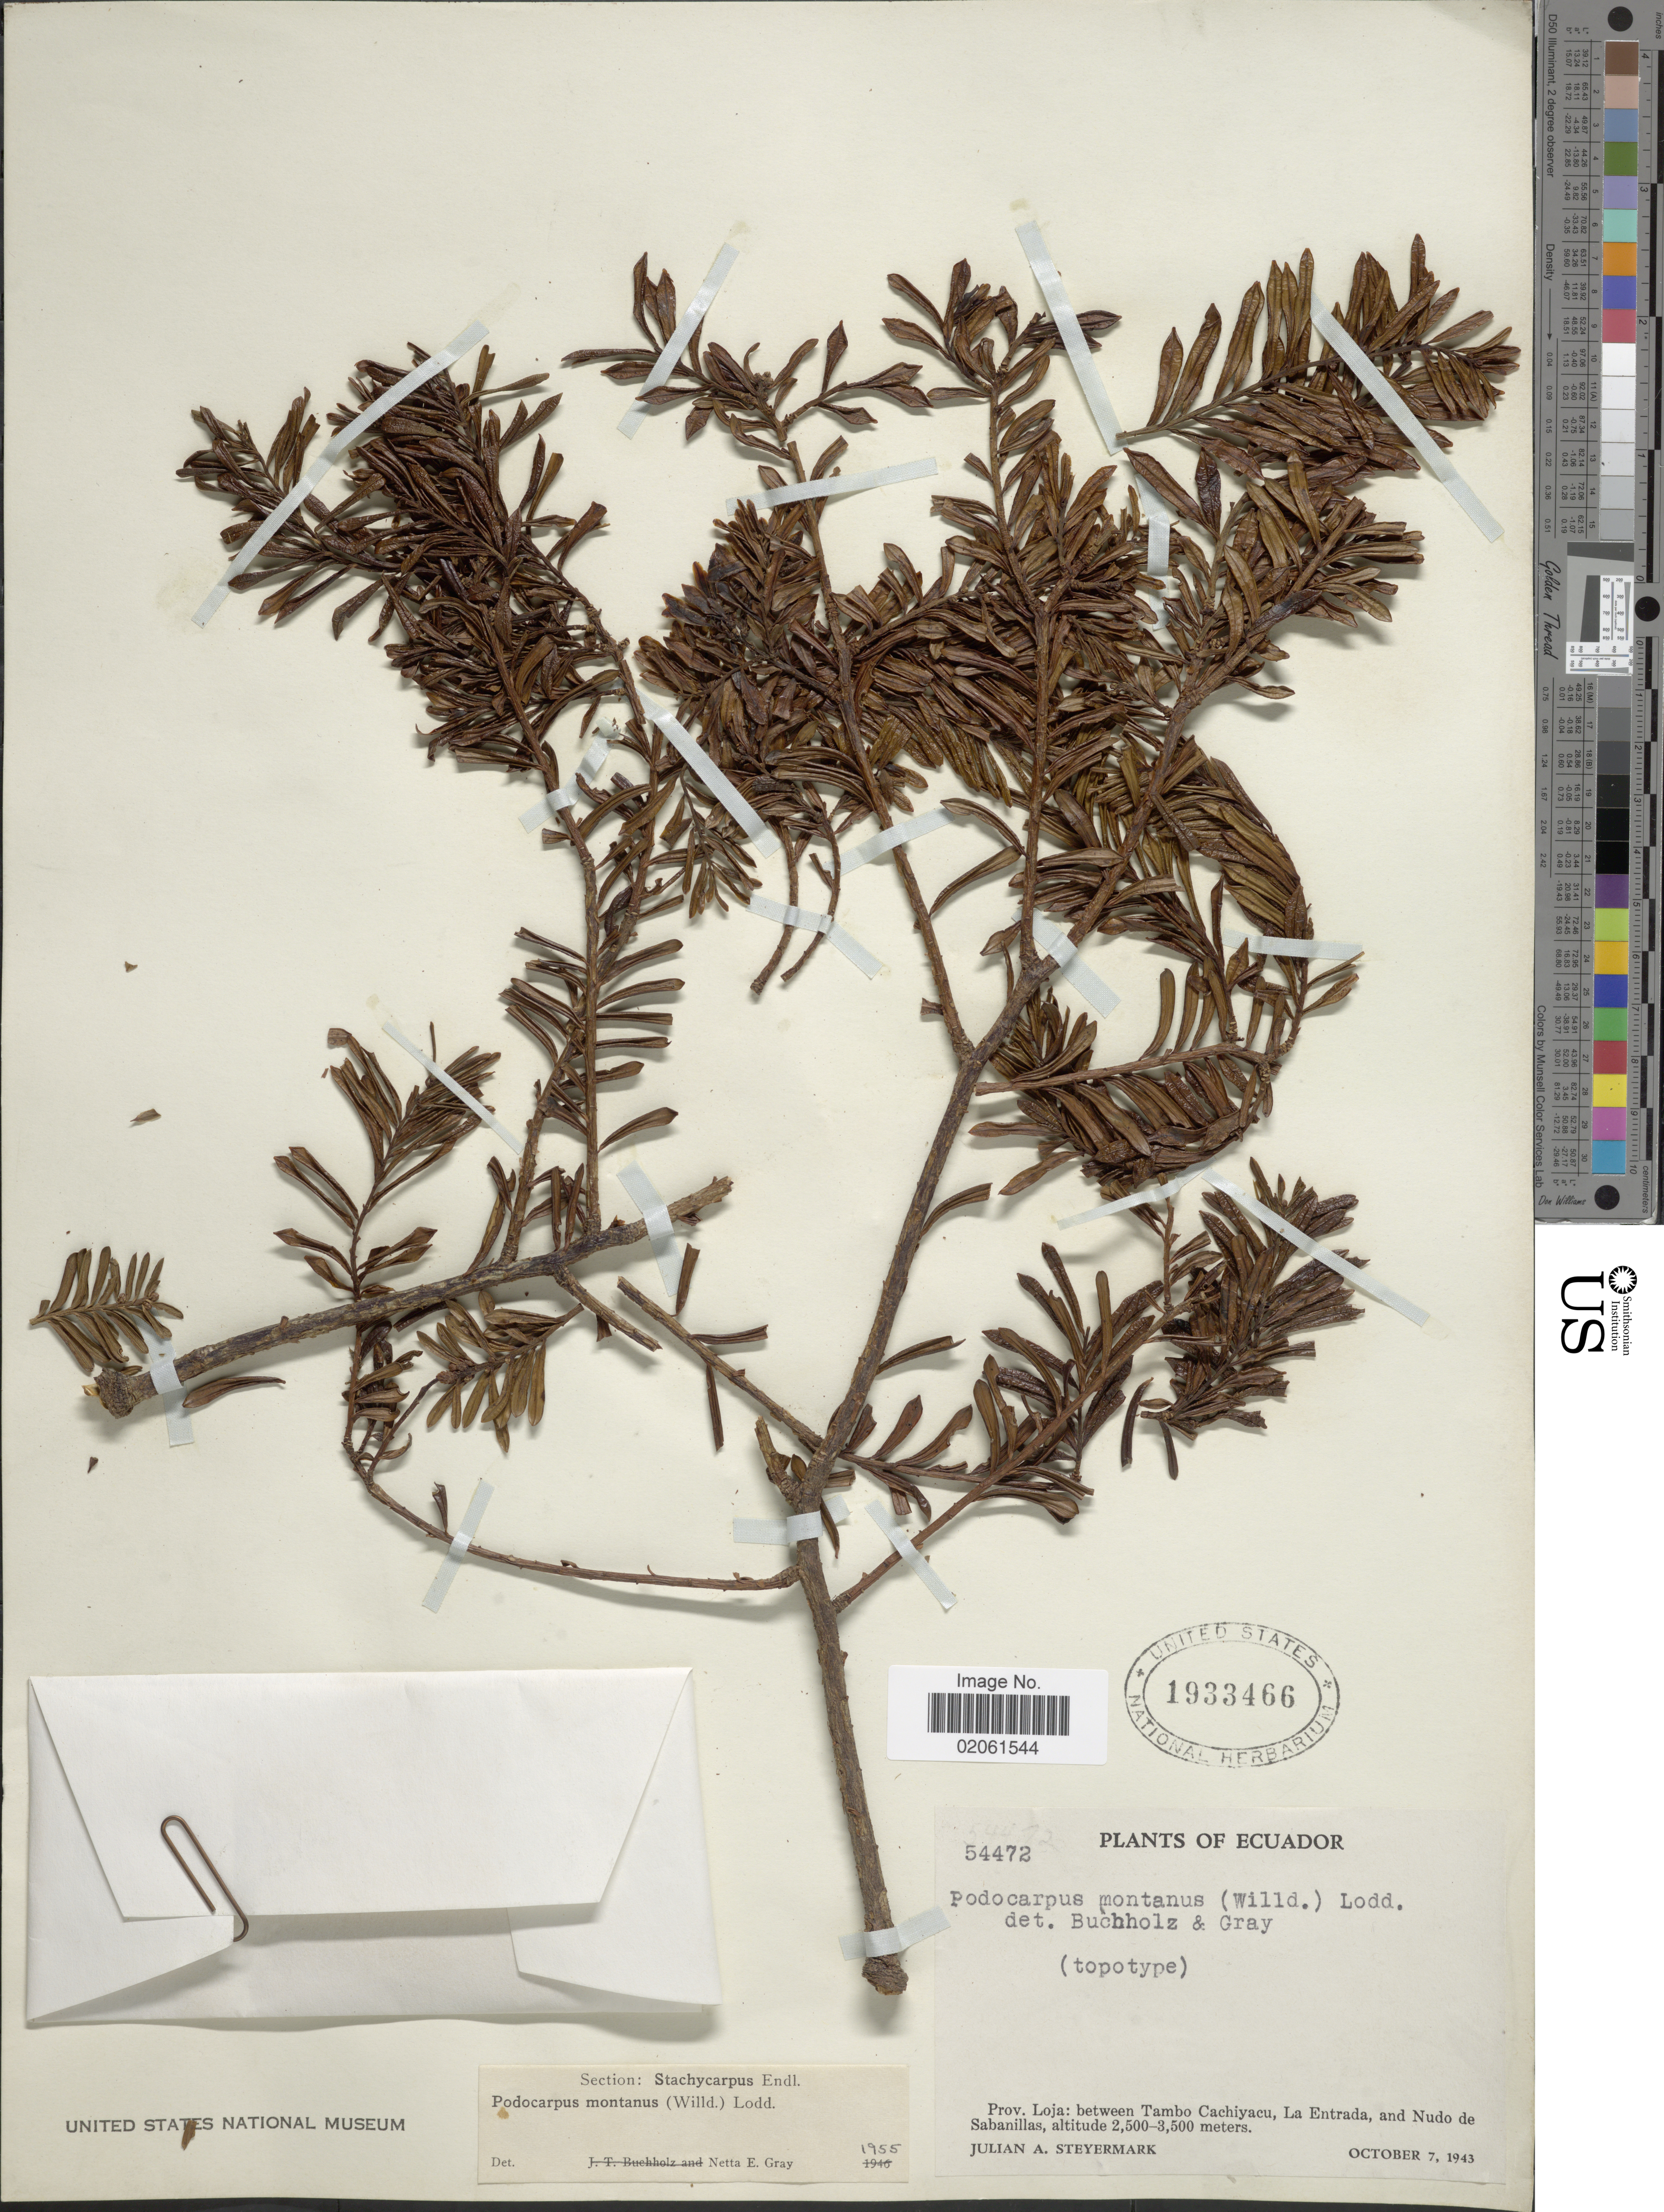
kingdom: Plantae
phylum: Tracheophyta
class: Pinopsida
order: Pinales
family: Podocarpaceae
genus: Podocarpus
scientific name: Podocarpus montanus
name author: (Humb. & Bonpl. ex Willd.) Lodd. ex Endl.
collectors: J. Steyermark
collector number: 54472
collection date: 1943-10-07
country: Ecuador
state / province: Loja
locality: Prov. Loja: between Tambo Cachiyacu, La Entrada, and Nudo de Sabanillas.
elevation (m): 2500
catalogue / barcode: US 1933466